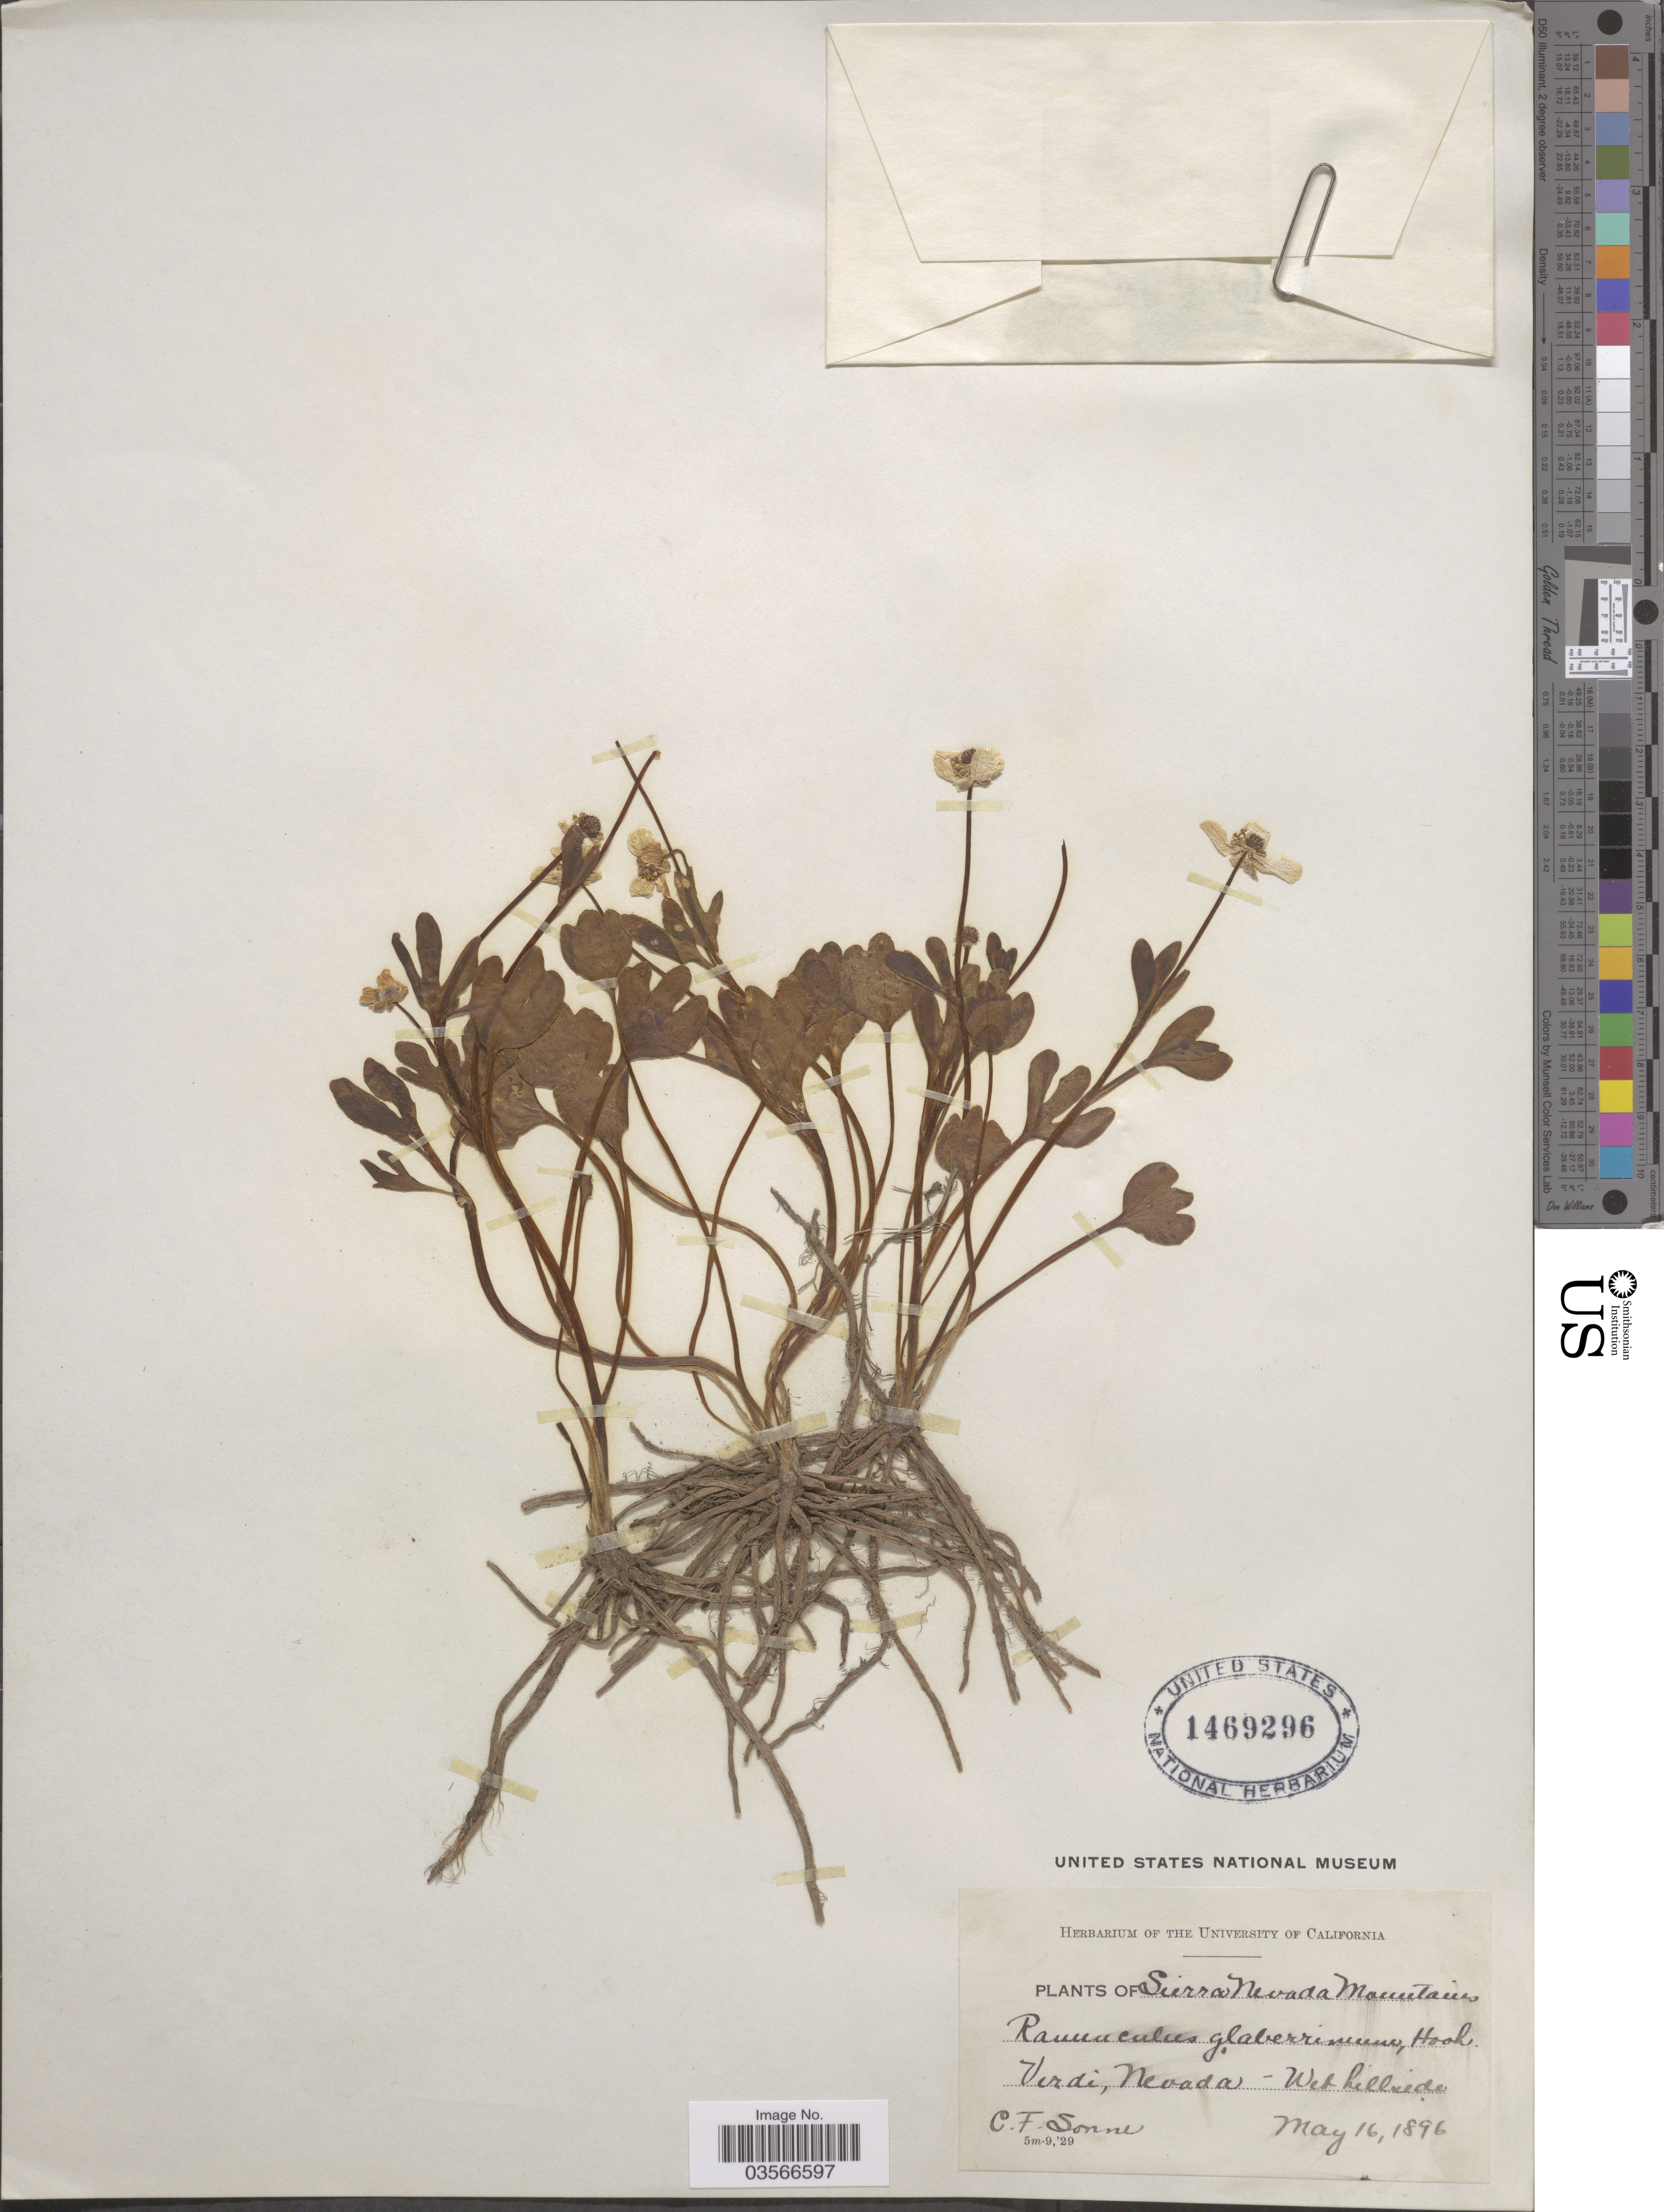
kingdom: Plantae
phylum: Tracheophyta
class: Magnoliopsida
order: Ranunculales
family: Ranunculaceae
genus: Ranunculus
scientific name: Ranunculus glaberrimus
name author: Hook.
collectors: C. Sonne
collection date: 1896-05-16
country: United States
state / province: Nevada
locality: Verdi.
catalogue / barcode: US 1469296